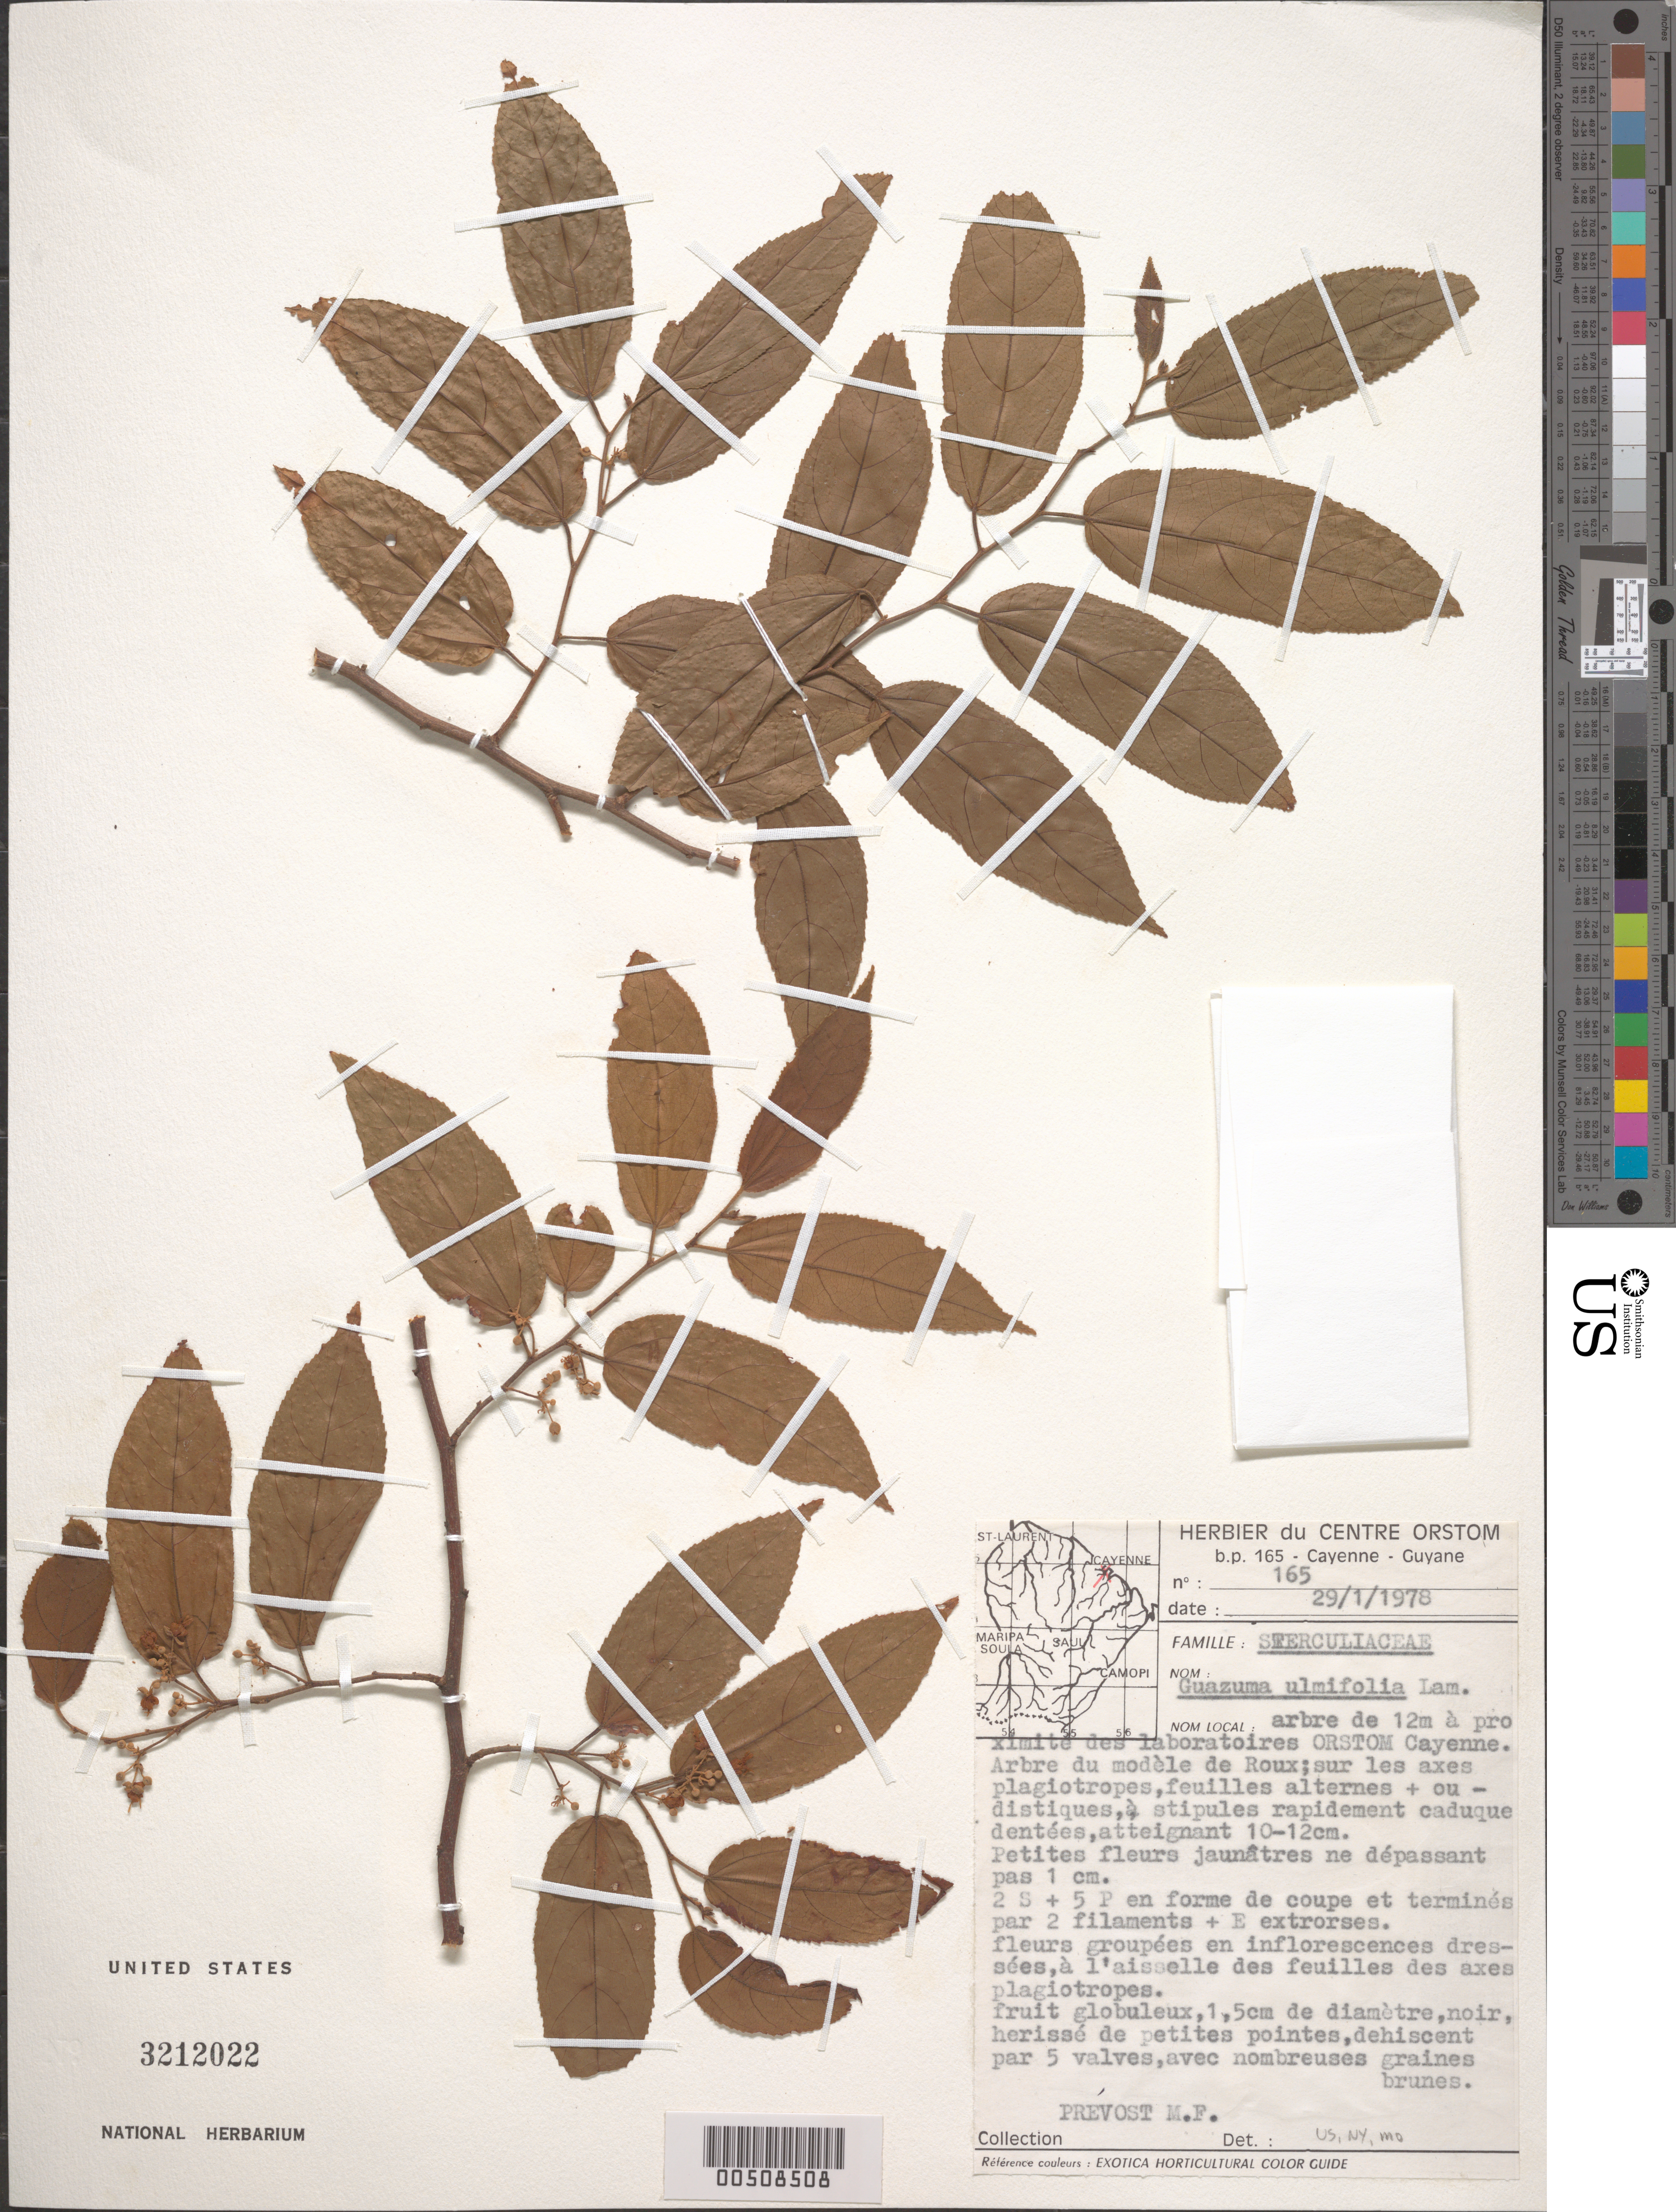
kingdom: Plantae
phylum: Tracheophyta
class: Magnoliopsida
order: Malvales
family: Malvaceae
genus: Guazuma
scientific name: Guazuma ulmifolia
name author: Lam.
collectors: M.-F. Prévost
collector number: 165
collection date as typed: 29-Jan-78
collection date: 1978-01-29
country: French Guiana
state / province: Cayenne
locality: Cayenne, Laboratoires ORSTROM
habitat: Proximite des lboratoires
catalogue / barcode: US 3212022